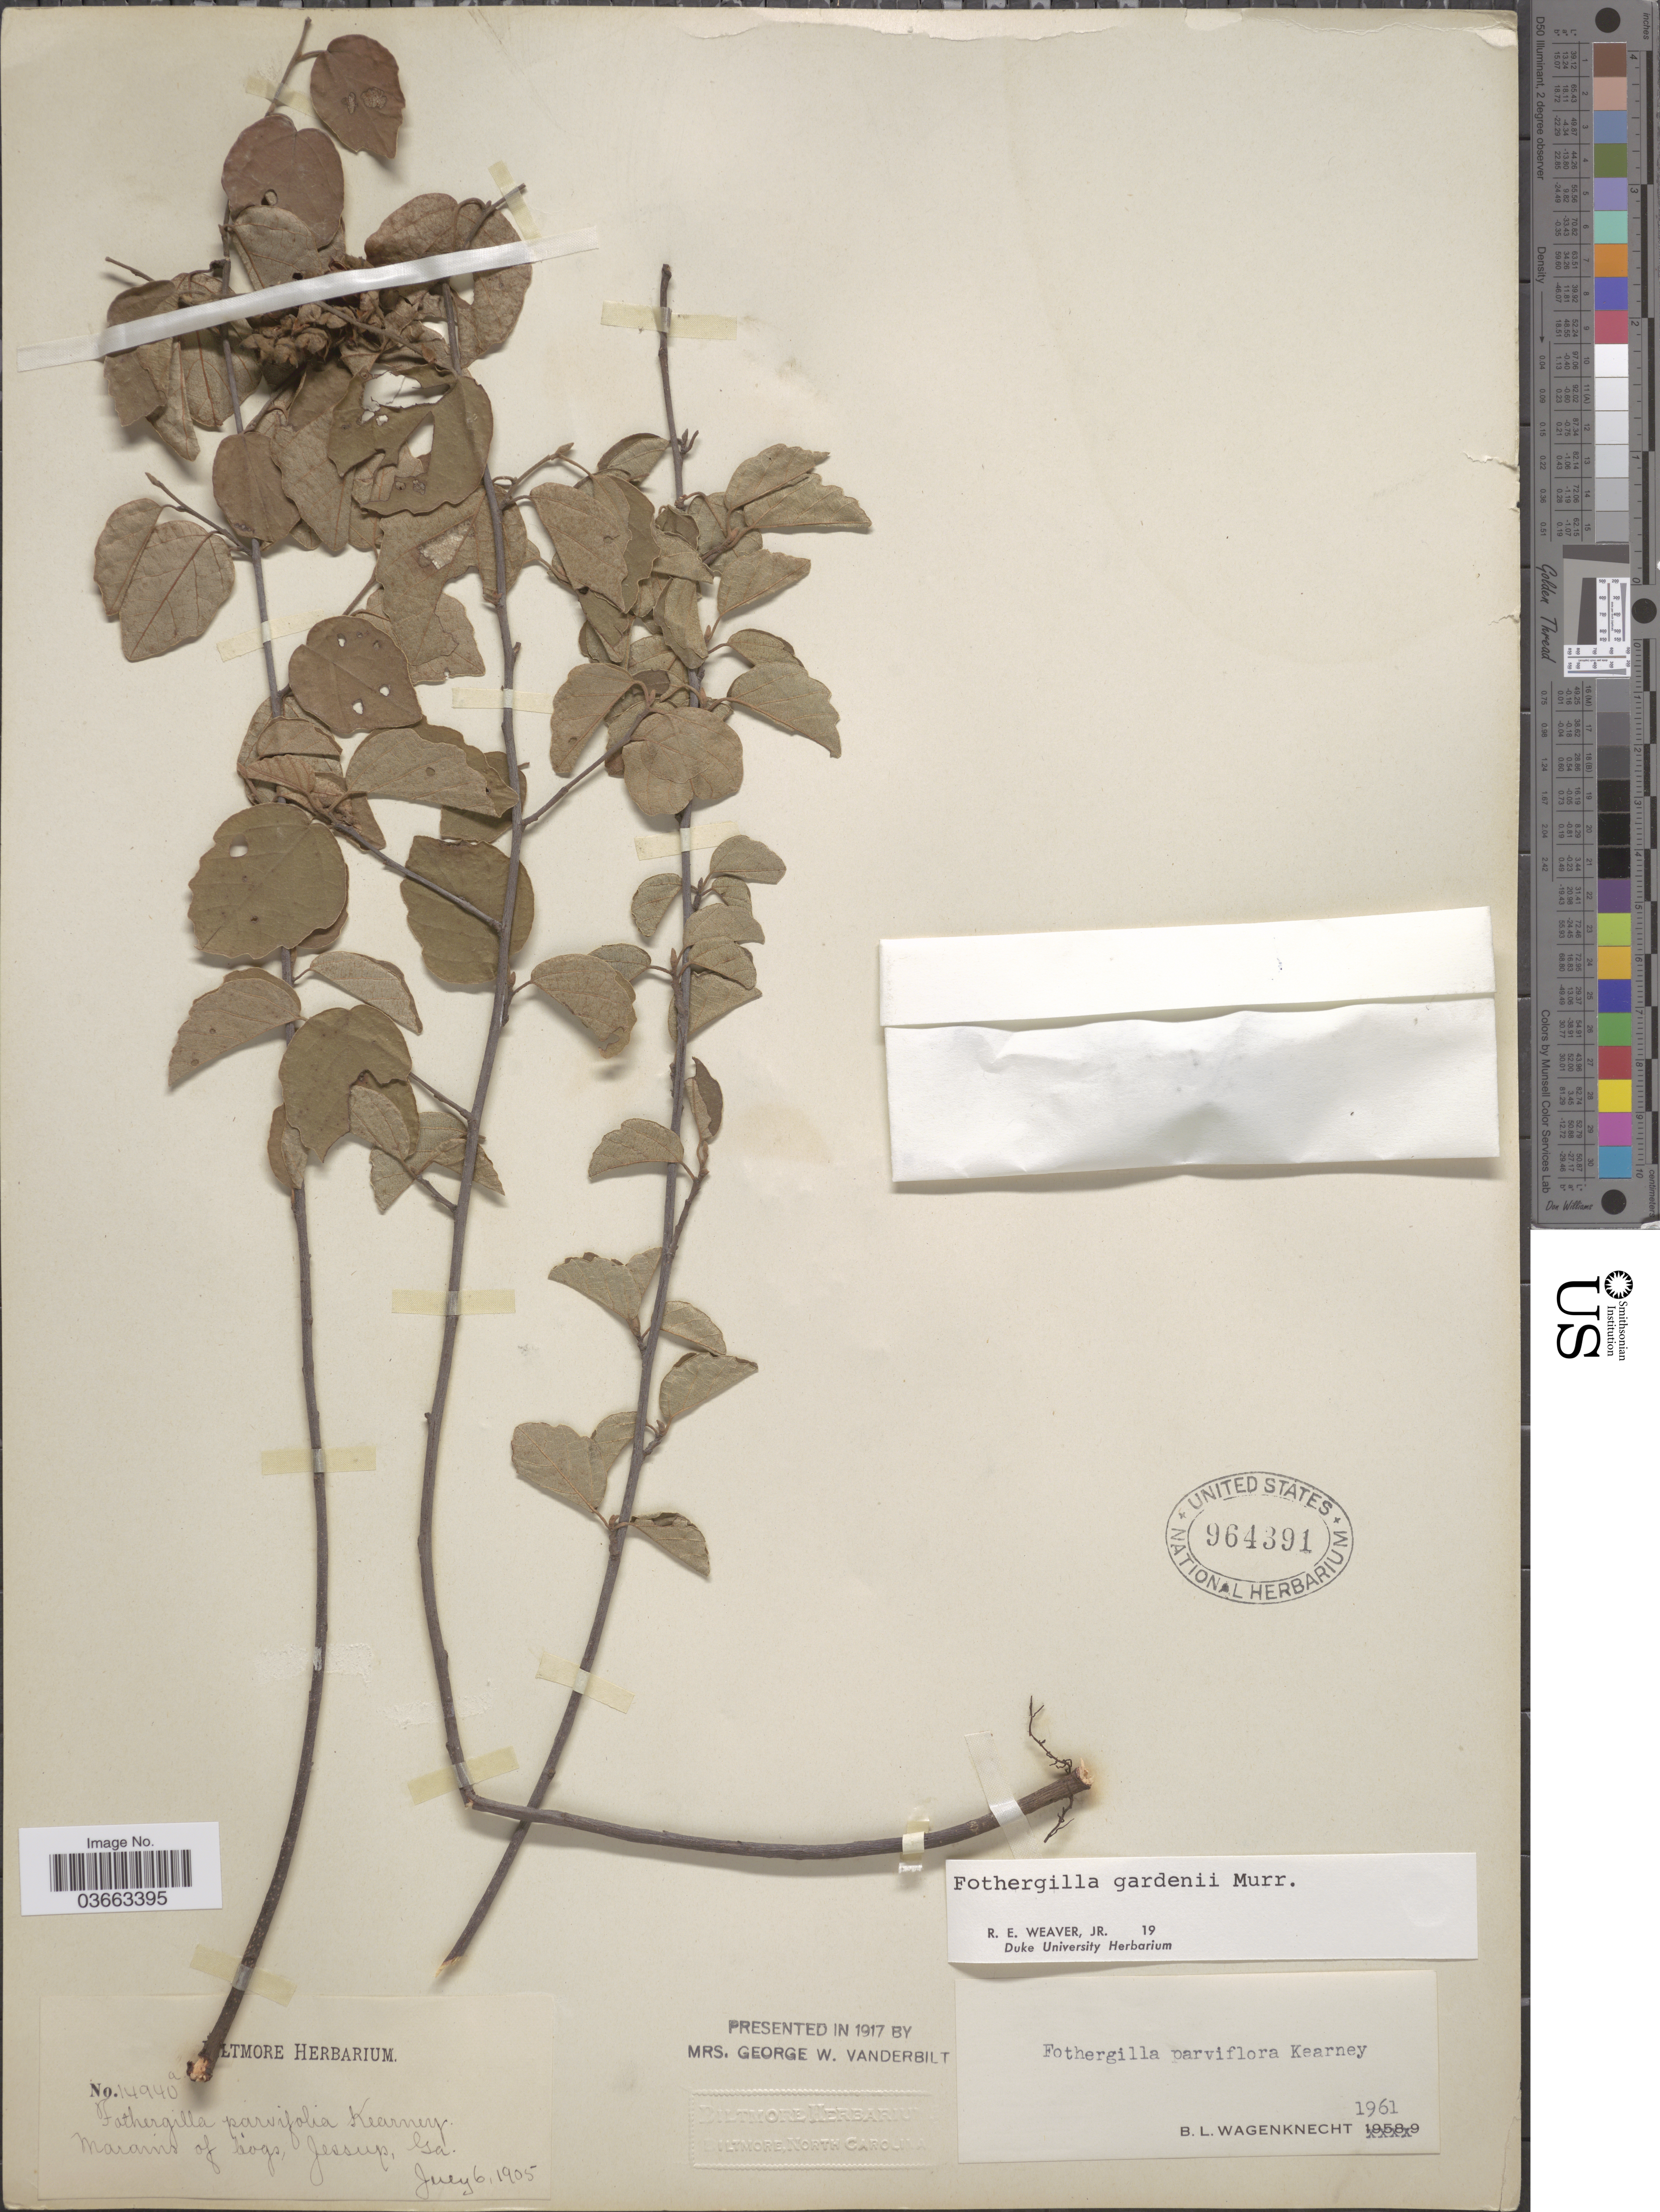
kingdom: Plantae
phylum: Tracheophyta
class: Magnoliopsida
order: Saxifragales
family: Hamamelidaceae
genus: Fothergilla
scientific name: Fothergilla gardenii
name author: L.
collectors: ex herb. Biltmore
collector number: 14940a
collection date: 1905-07-06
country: United States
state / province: Georgia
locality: Jessup.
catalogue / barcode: US 964391